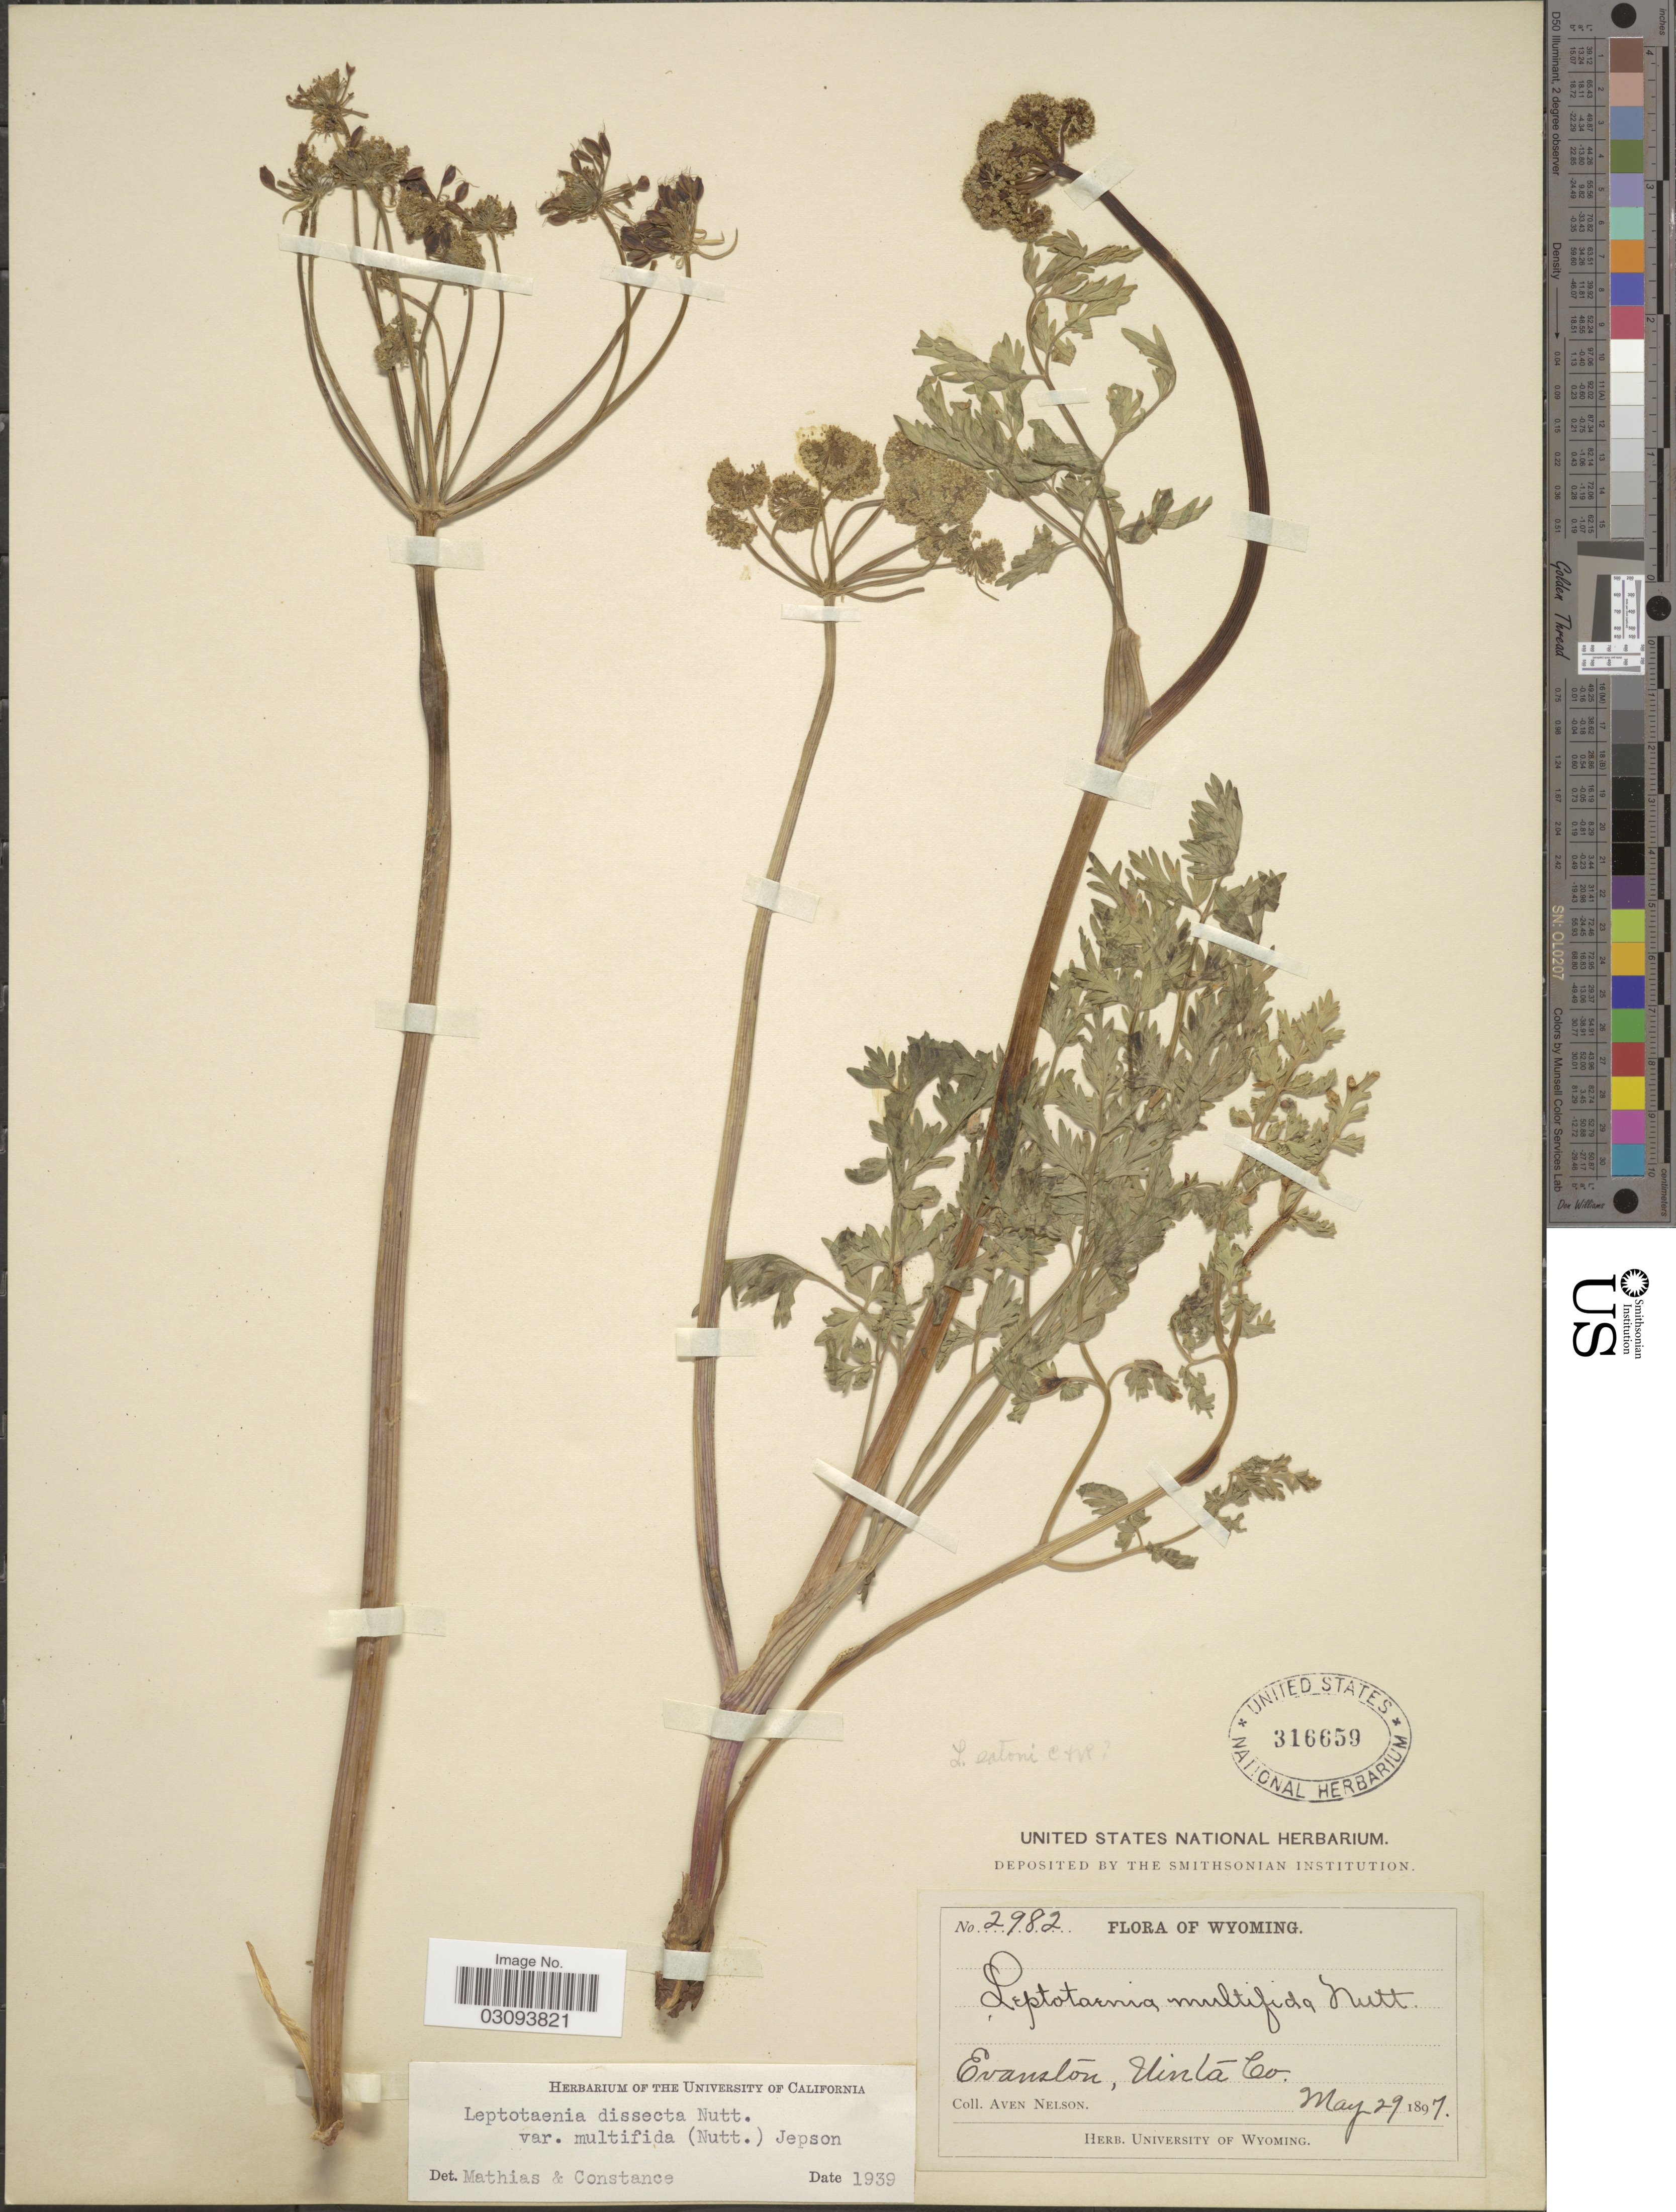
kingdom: Plantae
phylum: Tracheophyta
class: Magnoliopsida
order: Apiales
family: Apiaceae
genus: Lomatium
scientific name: Lomatium dissectum var. multifidum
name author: (Nutt.) Mathias & Constance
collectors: A. Nelson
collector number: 2982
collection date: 1897-05-29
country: United States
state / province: Wyoming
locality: Evanston, Uinta Co.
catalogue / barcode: US 316659